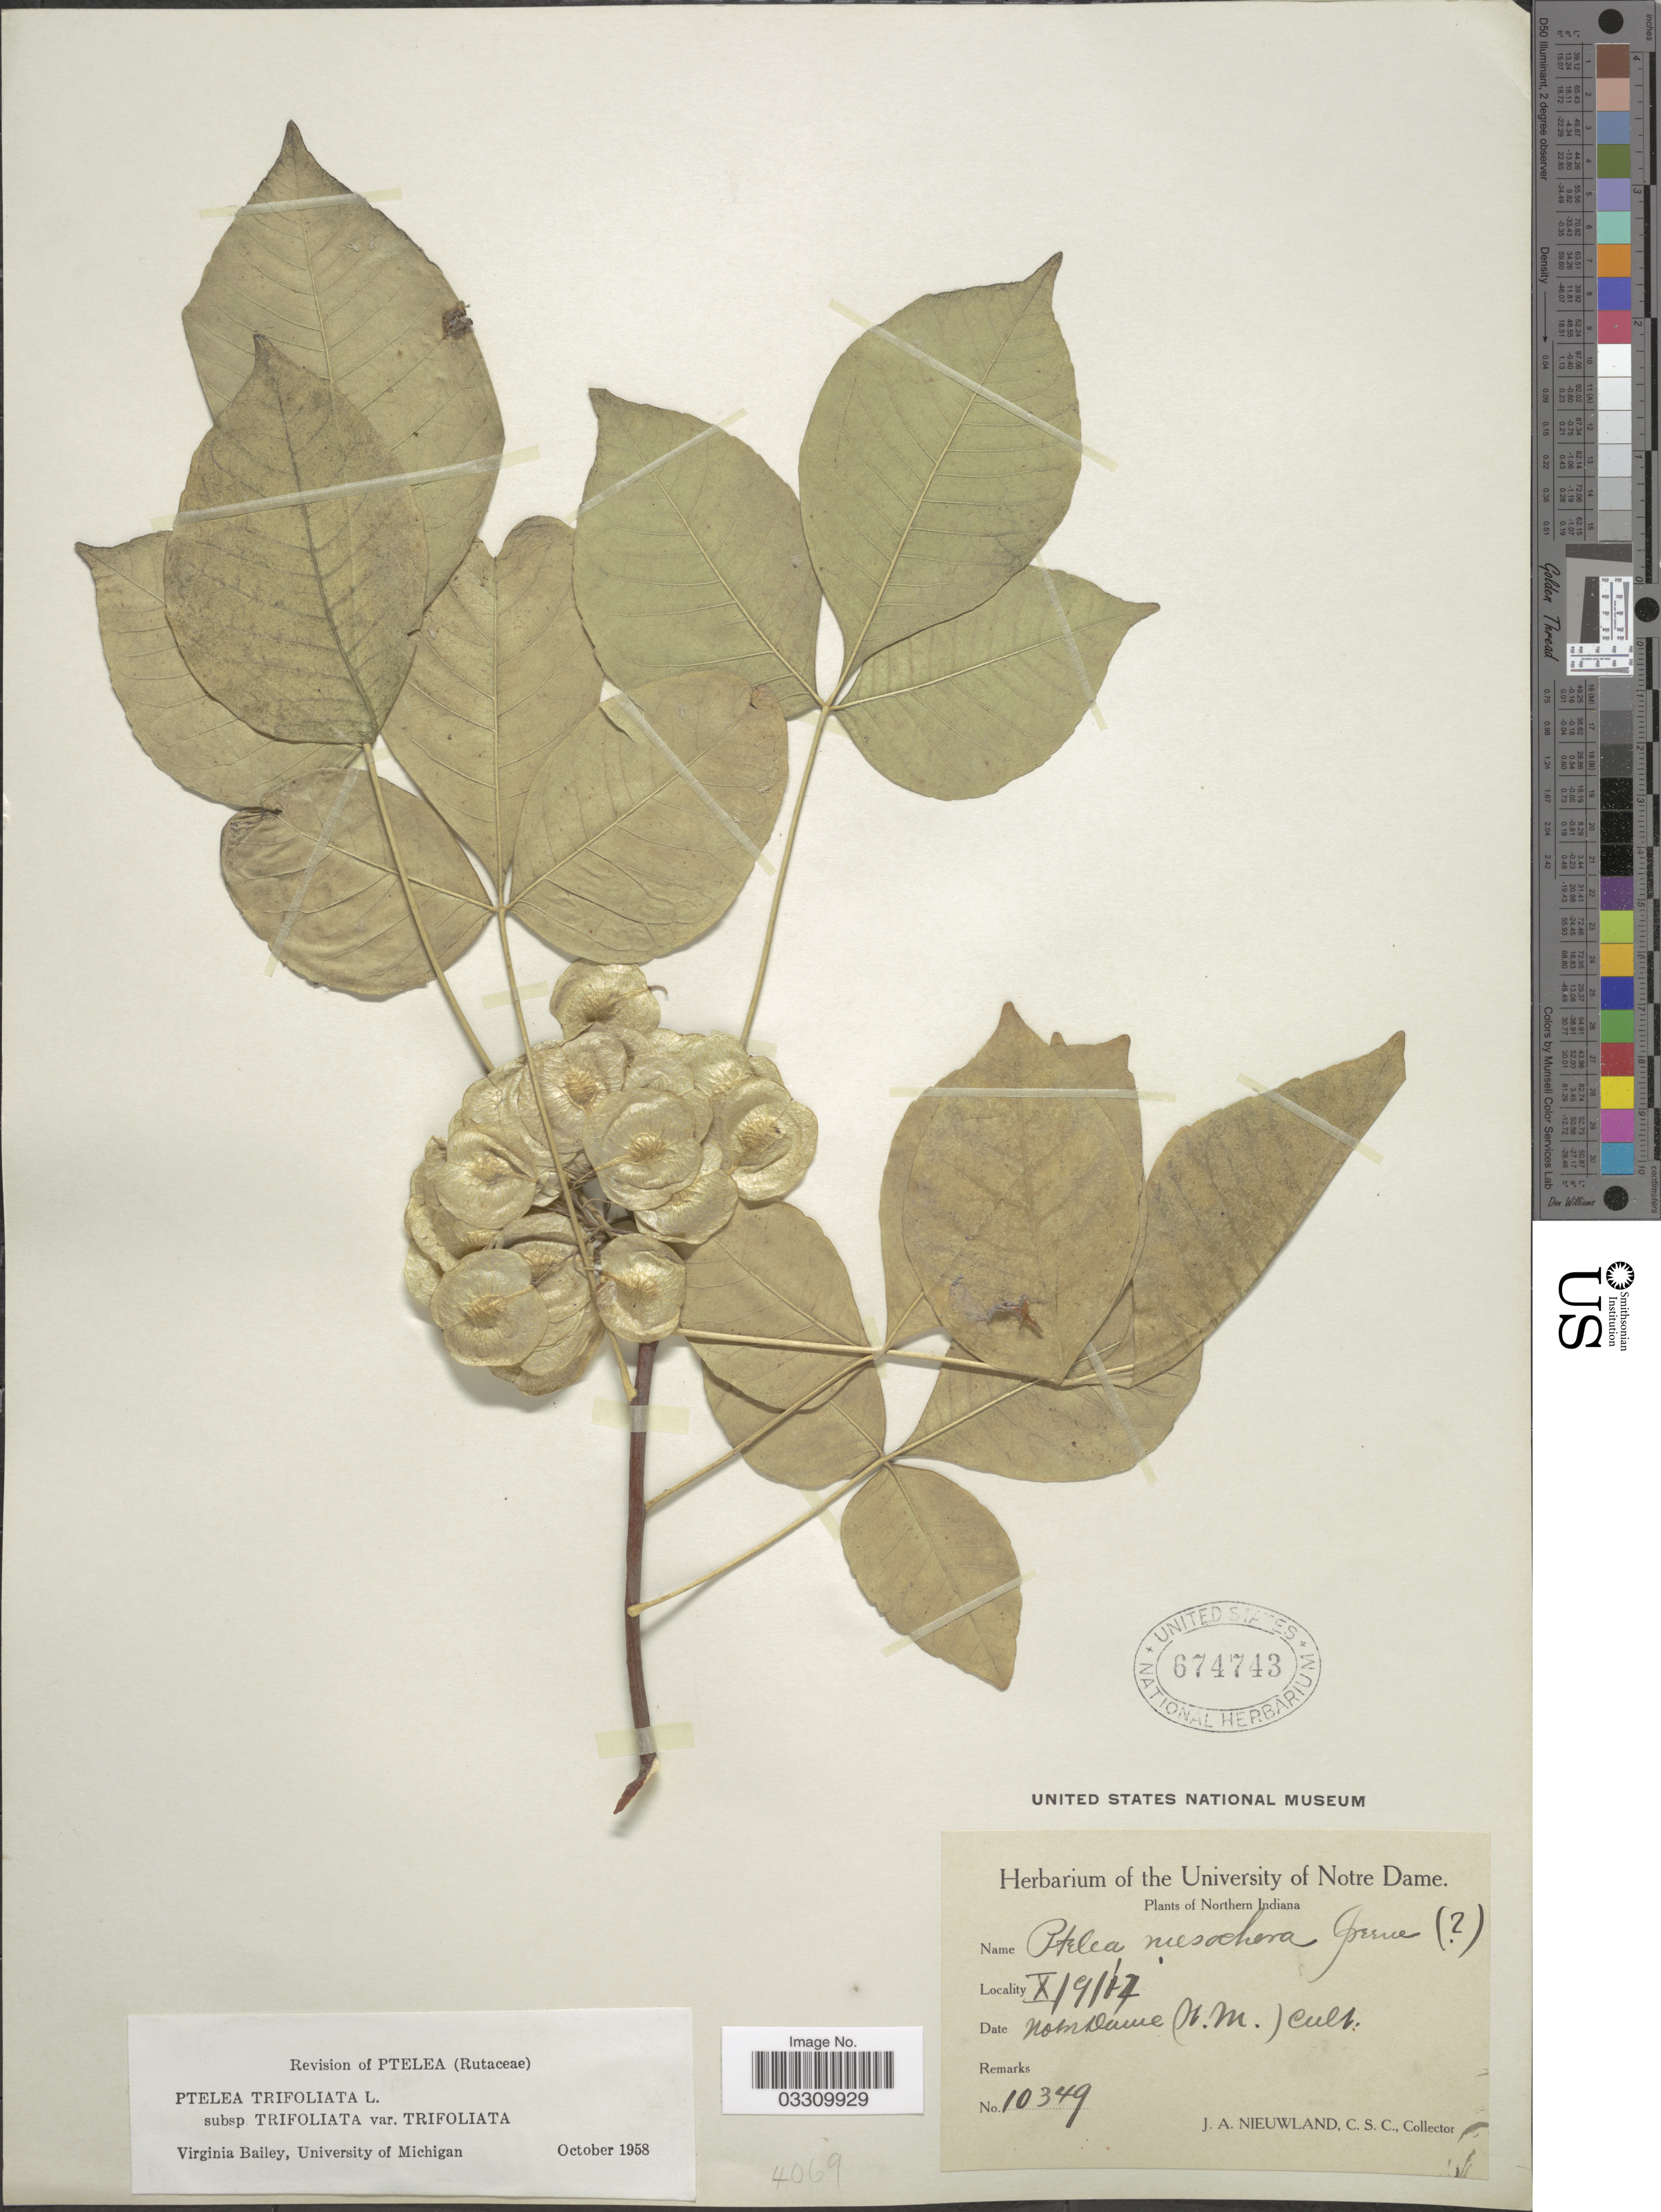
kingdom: Plantae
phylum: Tracheophyta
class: Magnoliopsida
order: Sapindales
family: Rutaceae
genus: Ptelea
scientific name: Ptelea trifoliata subsp. trifoliata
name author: L.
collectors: J. A. Nieuwland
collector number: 10349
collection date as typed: Transcribed d/m/y: 9/10/12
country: United States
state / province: Indiana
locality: Northern Indiana. Notre Dame (N.M.)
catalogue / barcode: US 674743